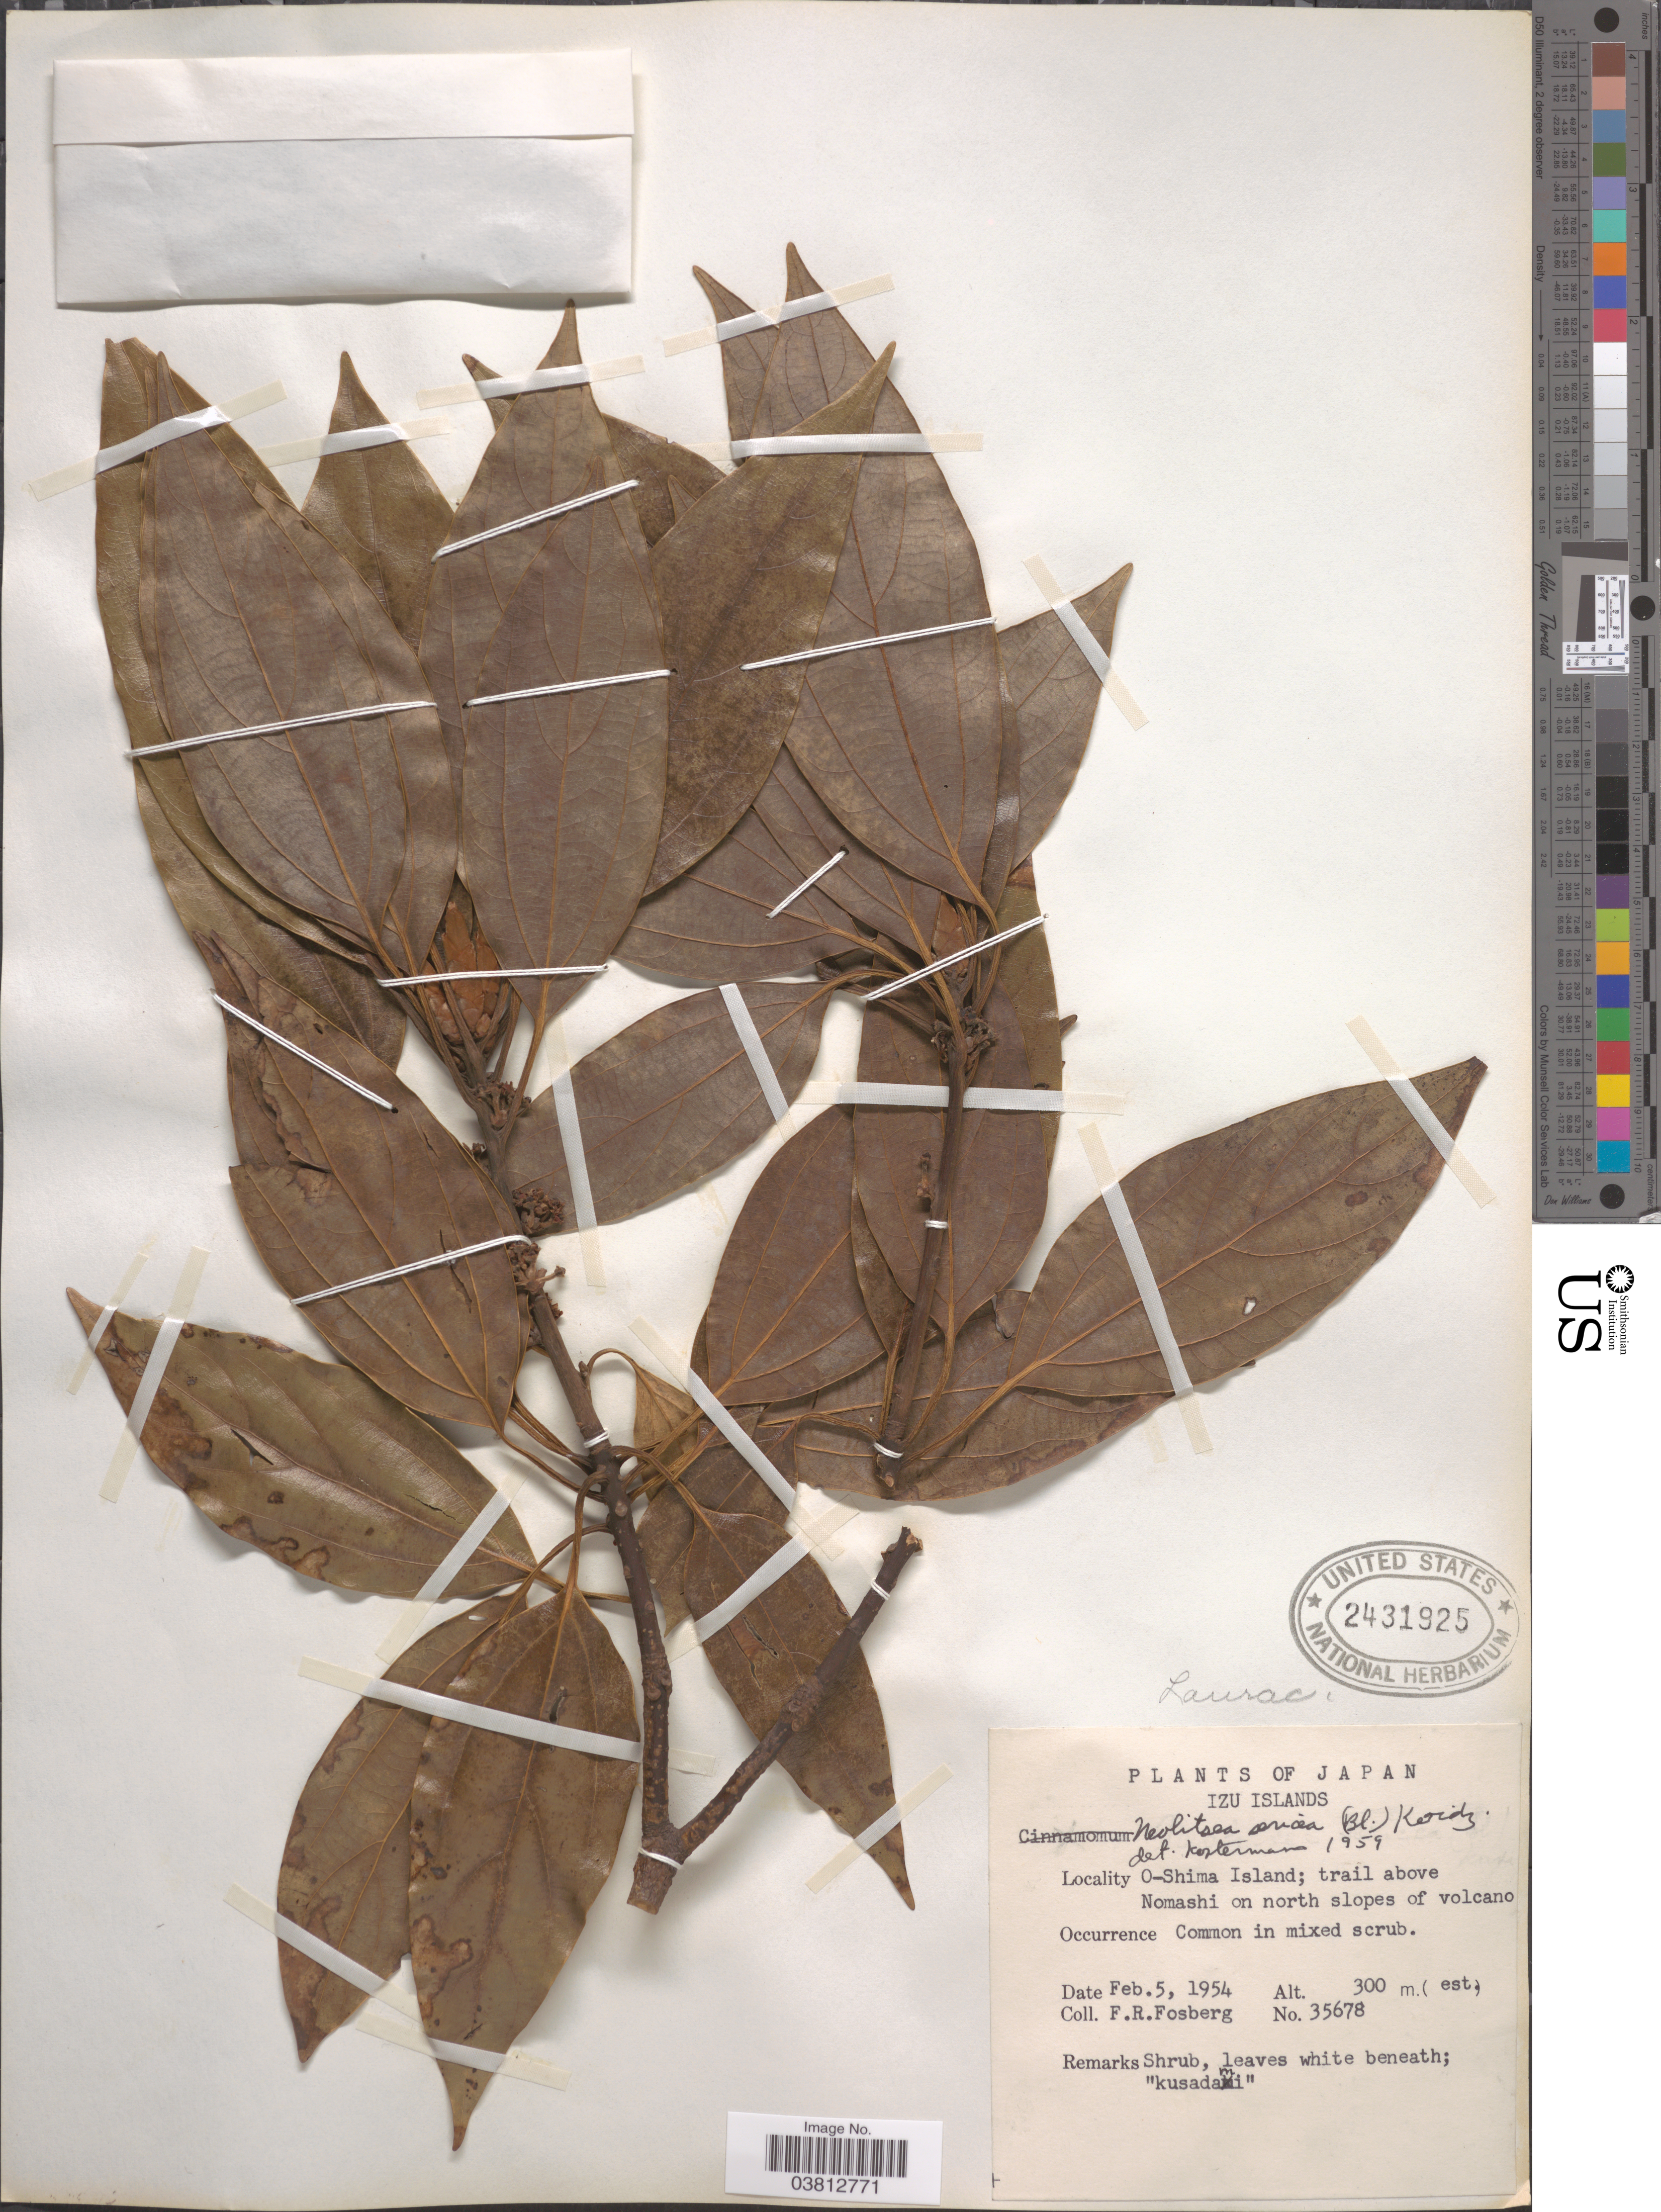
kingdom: Plantae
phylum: Tracheophyta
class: Magnoliopsida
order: Laurales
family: Lauraceae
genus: Neolitsea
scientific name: Neolitsea sericea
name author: (Blume) Koidz.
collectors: F. R. Fosberg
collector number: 35678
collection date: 1954-02-05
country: Japan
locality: Izu Islands. O-Shima Island; trail above Nomashi on north slopes of volcano.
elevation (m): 300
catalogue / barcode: US 2431925